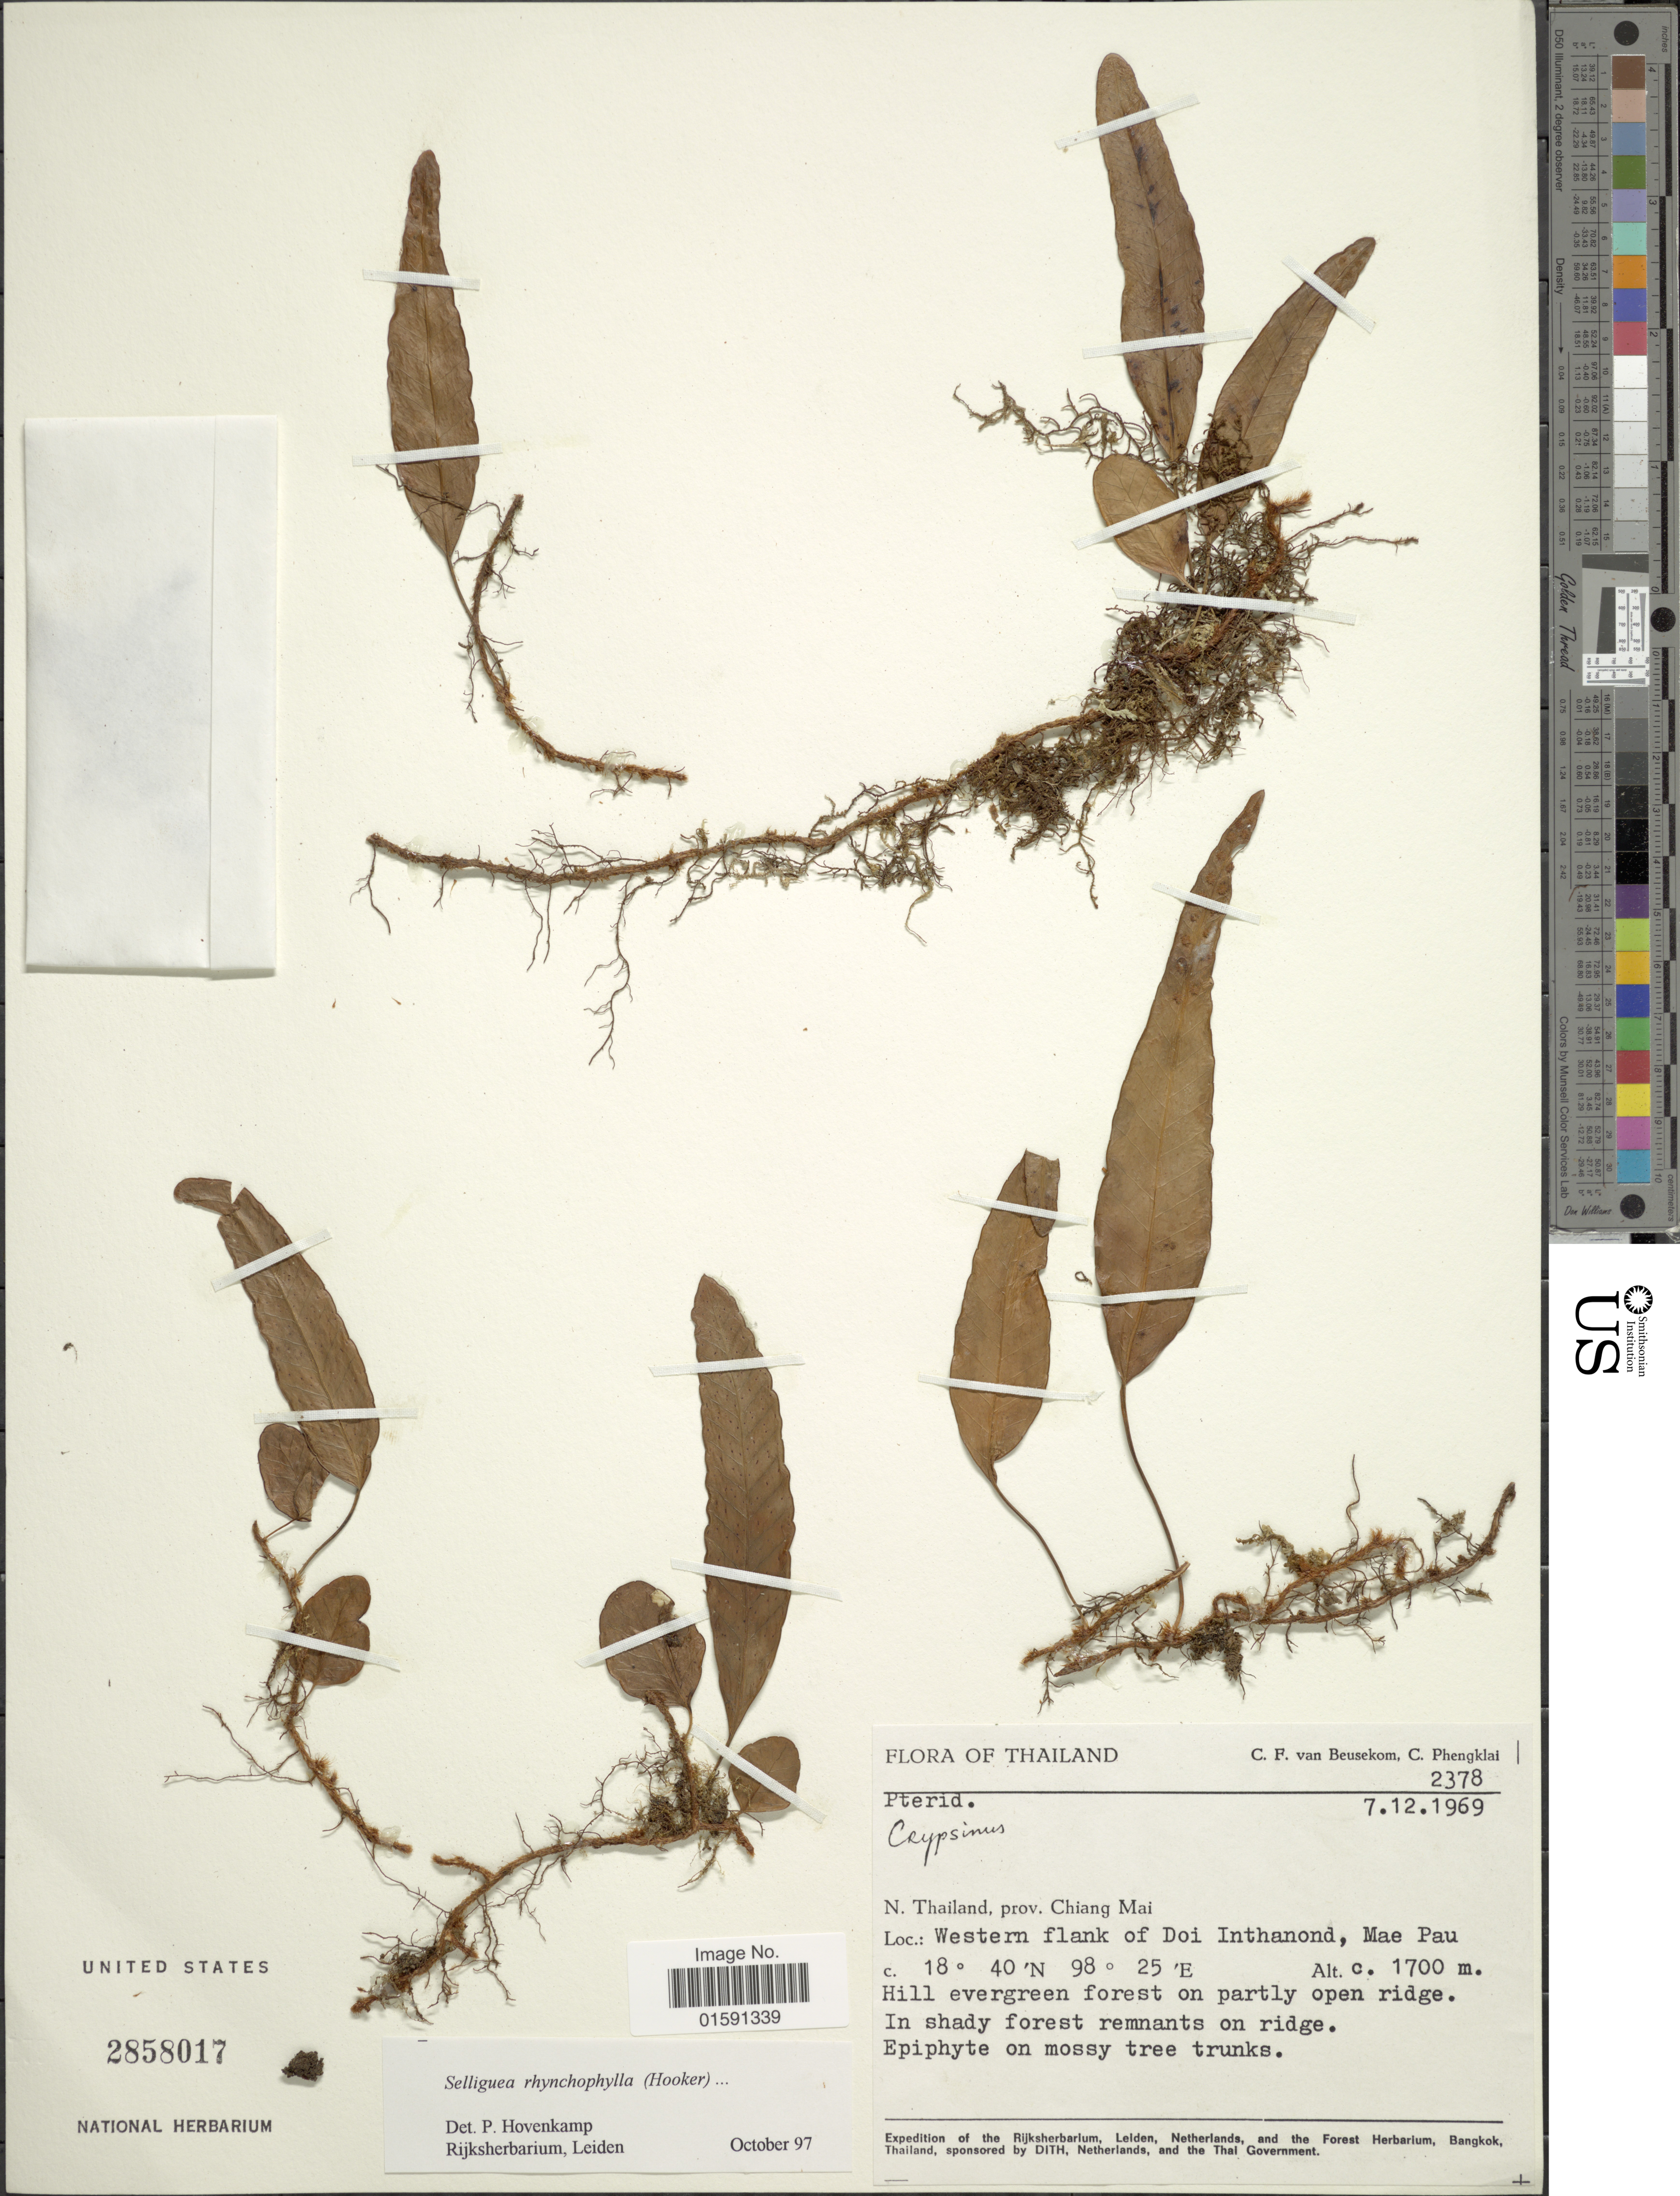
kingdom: Plantae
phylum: Tracheophyta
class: Polypodiopsida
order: Polypodiales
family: Polypodiaceae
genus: Selliguea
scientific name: Selliguea rhynchophylla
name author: (Hook.) Fraser-Jenk.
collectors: C. F. Beusekom & C. Phengklai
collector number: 2378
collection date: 1969-12-07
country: Thailand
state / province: Chiang Mai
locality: N. Thailand, prov Chiang Mai. Western flank of Doi Inthnond, Me Pau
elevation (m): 1700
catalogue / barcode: US 2858017